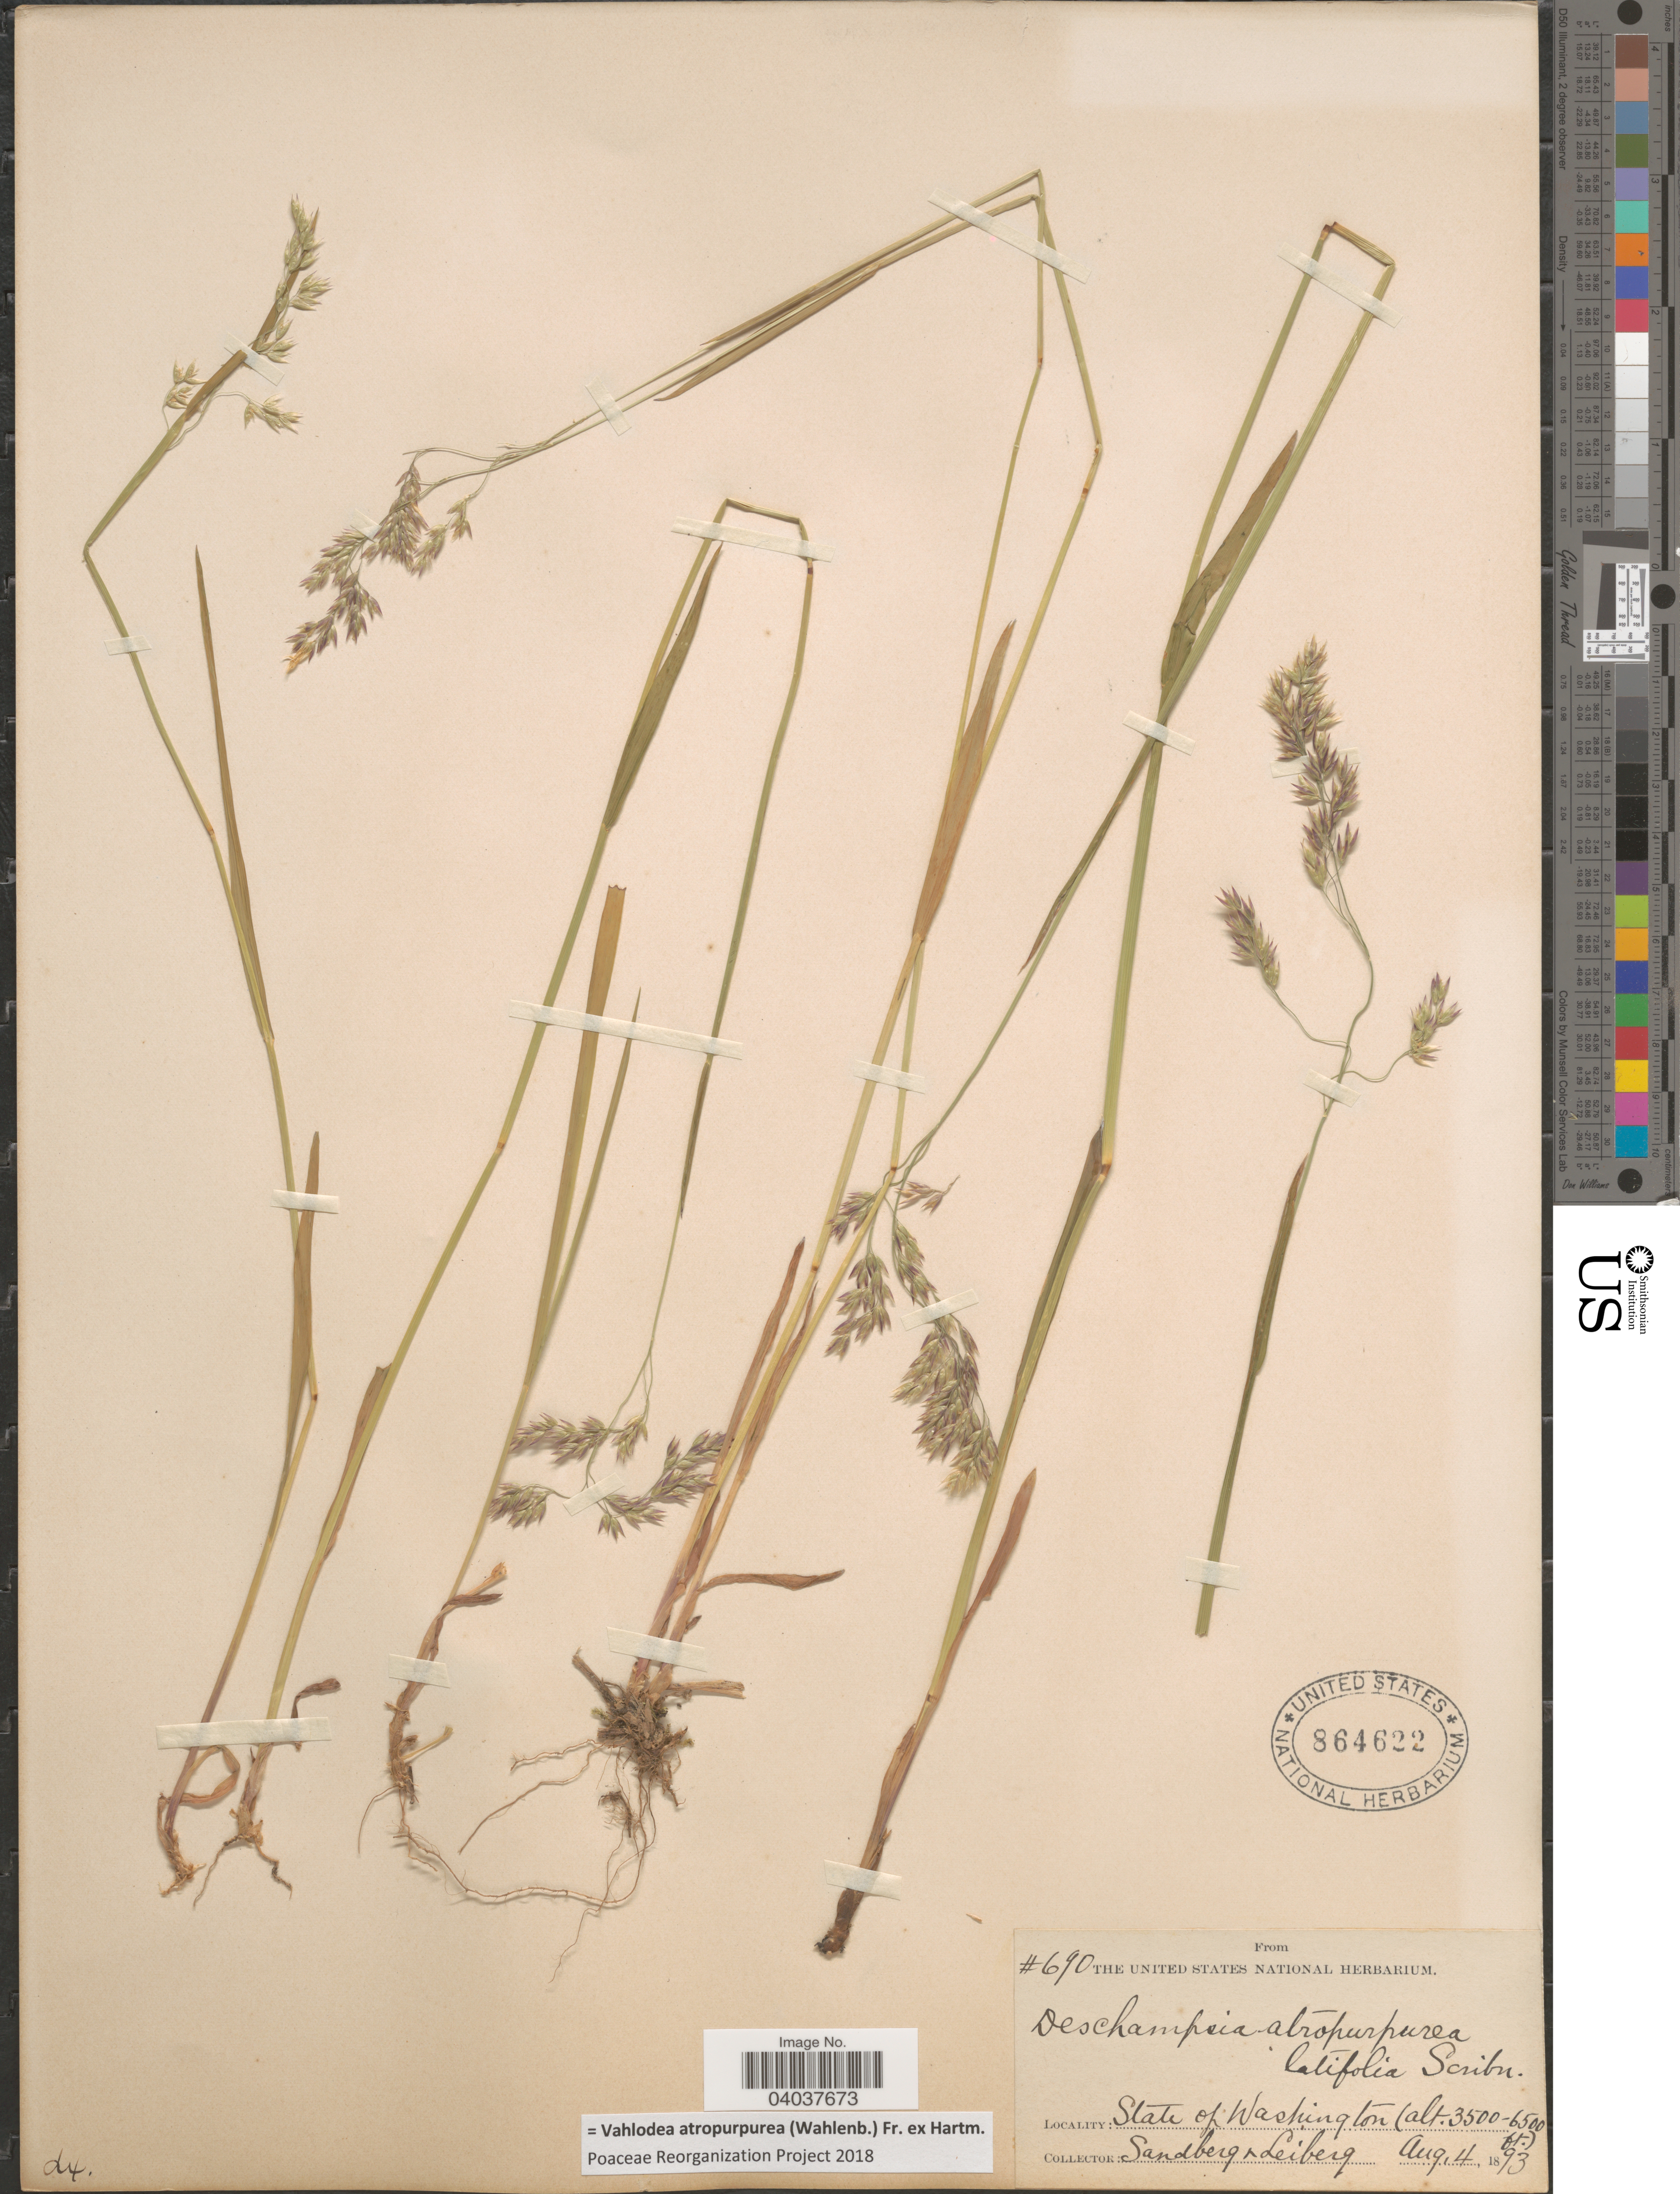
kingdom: Plantae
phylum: Tracheophyta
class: Liliopsida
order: Poales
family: Poaceae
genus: Vahlodea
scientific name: Vahlodea atropurpurea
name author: (Wahlenb.) Fr. ex Hartm.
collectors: Sandberg & -. Leiberg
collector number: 690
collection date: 1893-08-04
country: United States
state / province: Washington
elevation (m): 1067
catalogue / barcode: US 864622